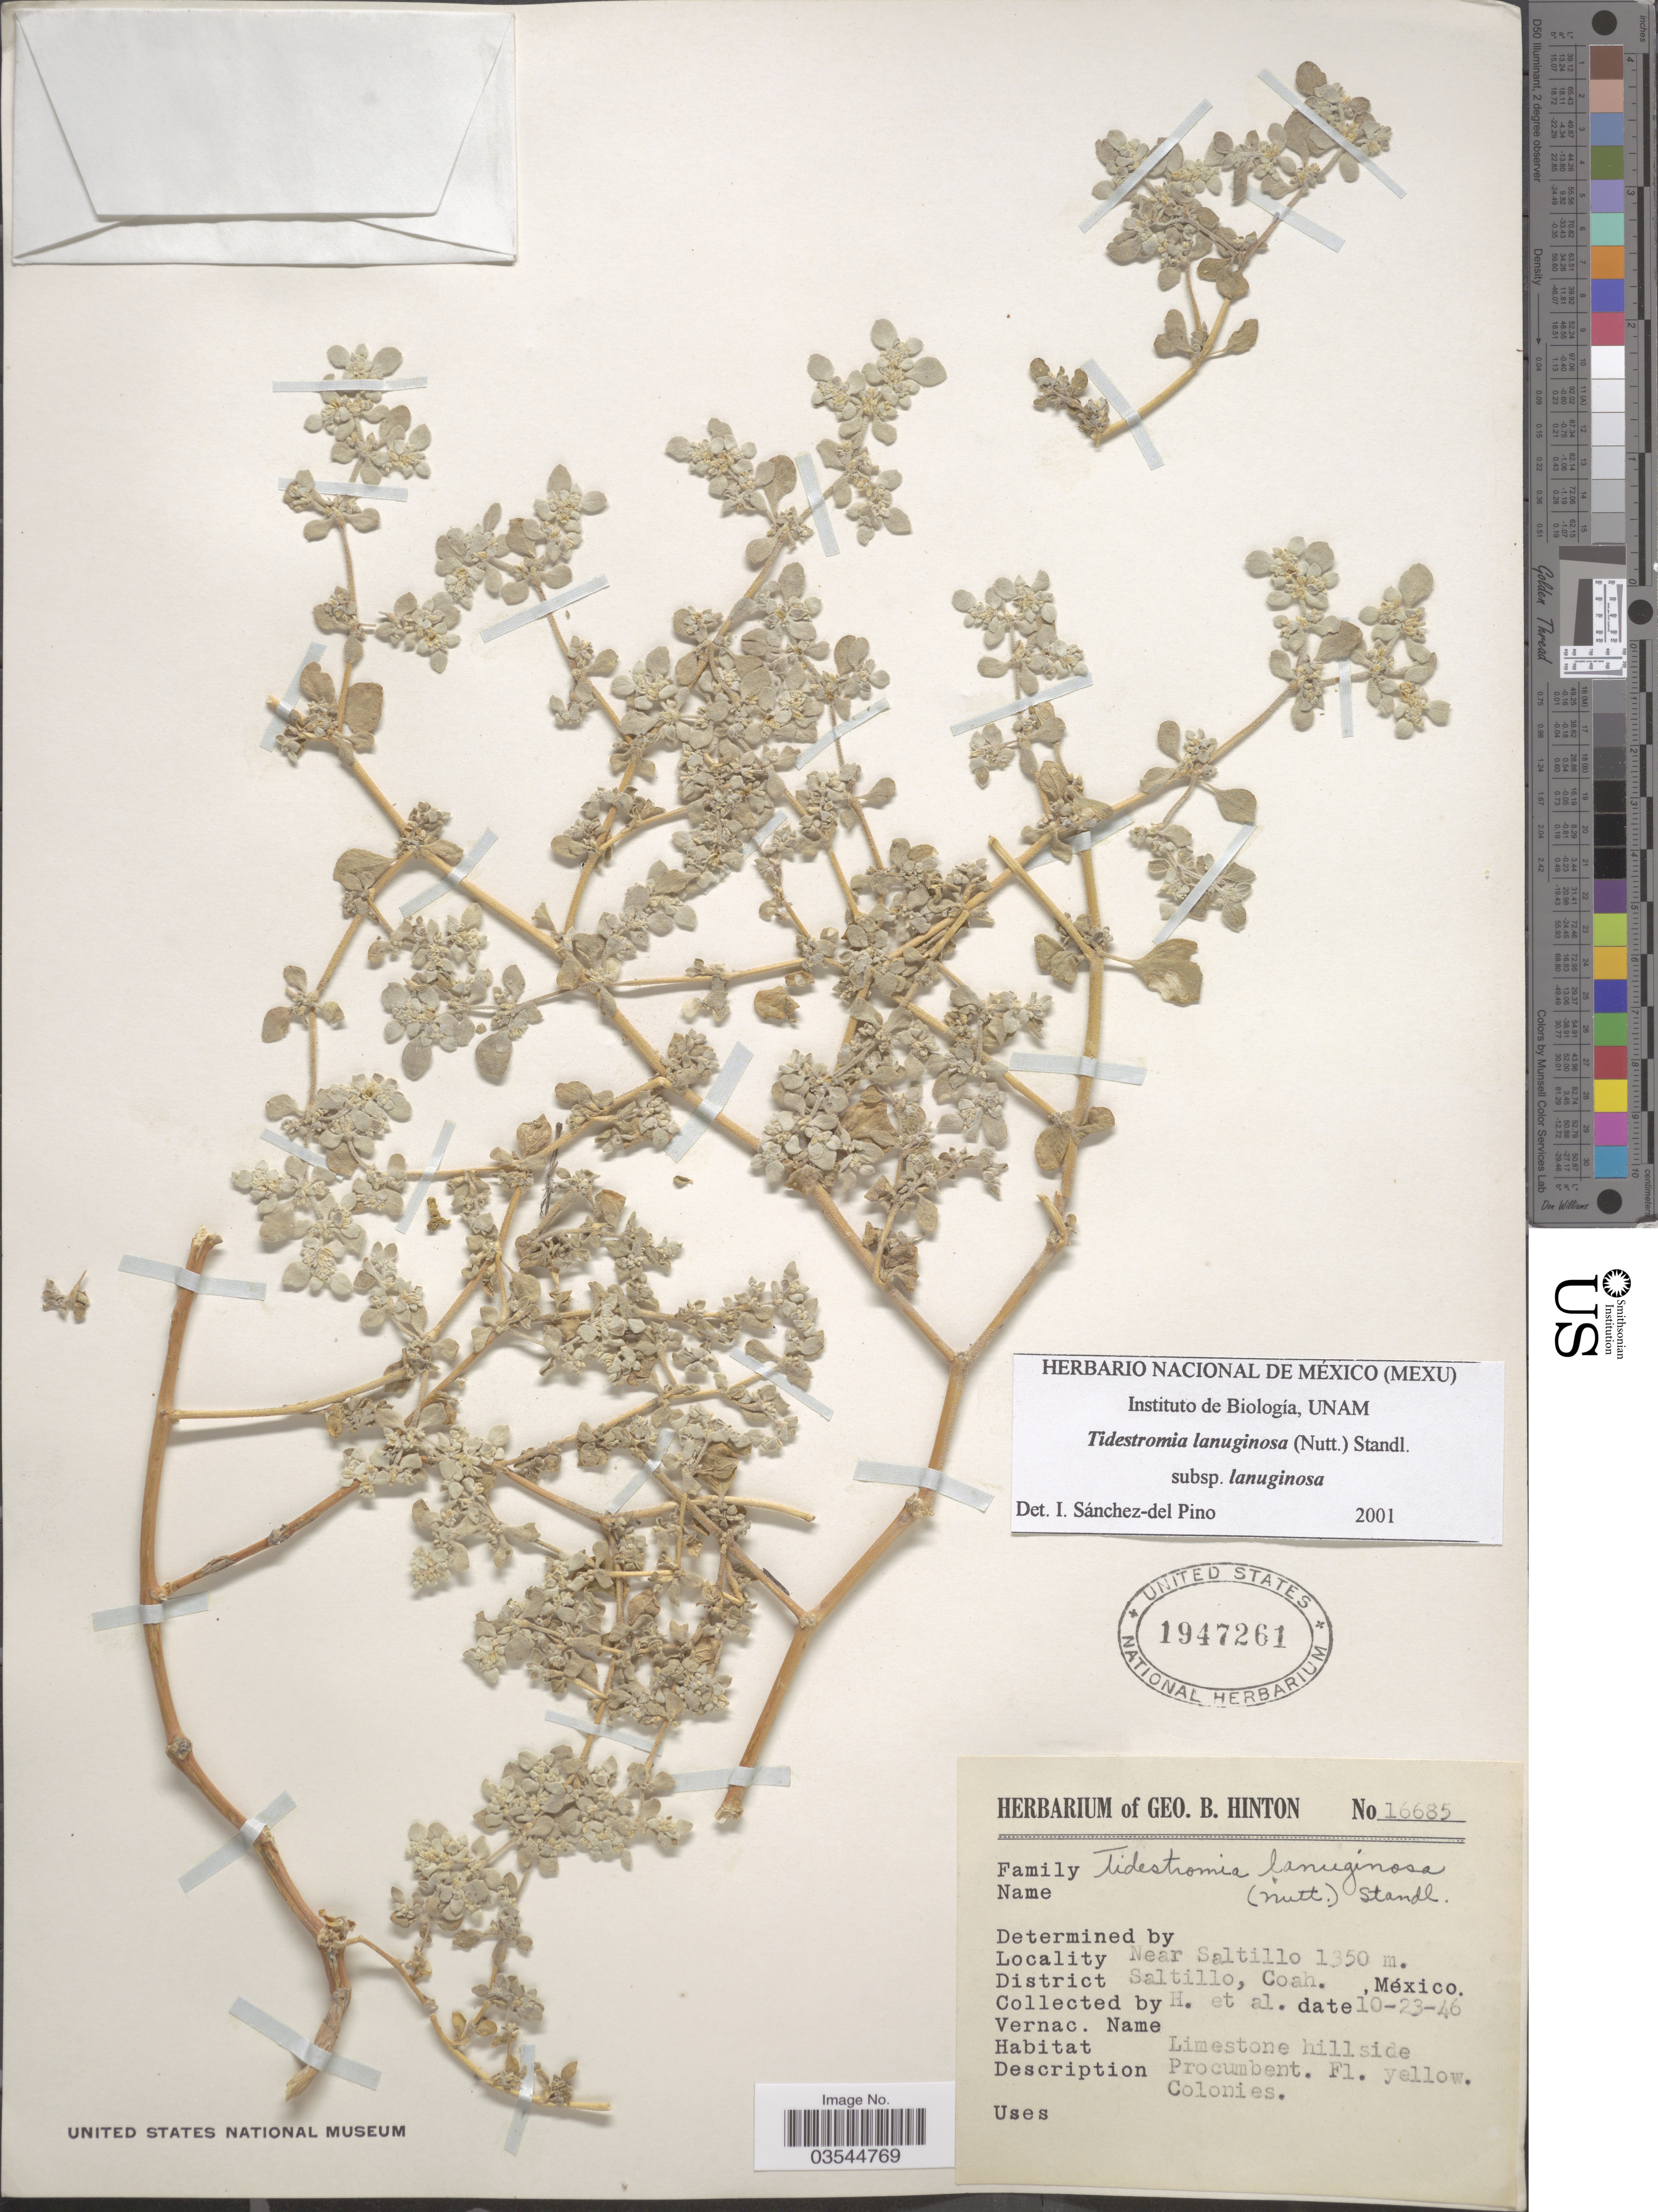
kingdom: Plantae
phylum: Tracheophyta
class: Magnoliopsida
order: Caryophyllales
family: Amaranthaceae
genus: Tidestromia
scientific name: Tidestromia lanuginosa subsp. lanuginosa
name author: (Nutt.) Standl.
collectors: G. B. Hinton & et al.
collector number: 16685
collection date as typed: Transcribed d/m/y: 23/10/46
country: Mexico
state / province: Coahuila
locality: Near Saltillo. District Saltillo.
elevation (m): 1350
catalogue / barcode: US 1947261